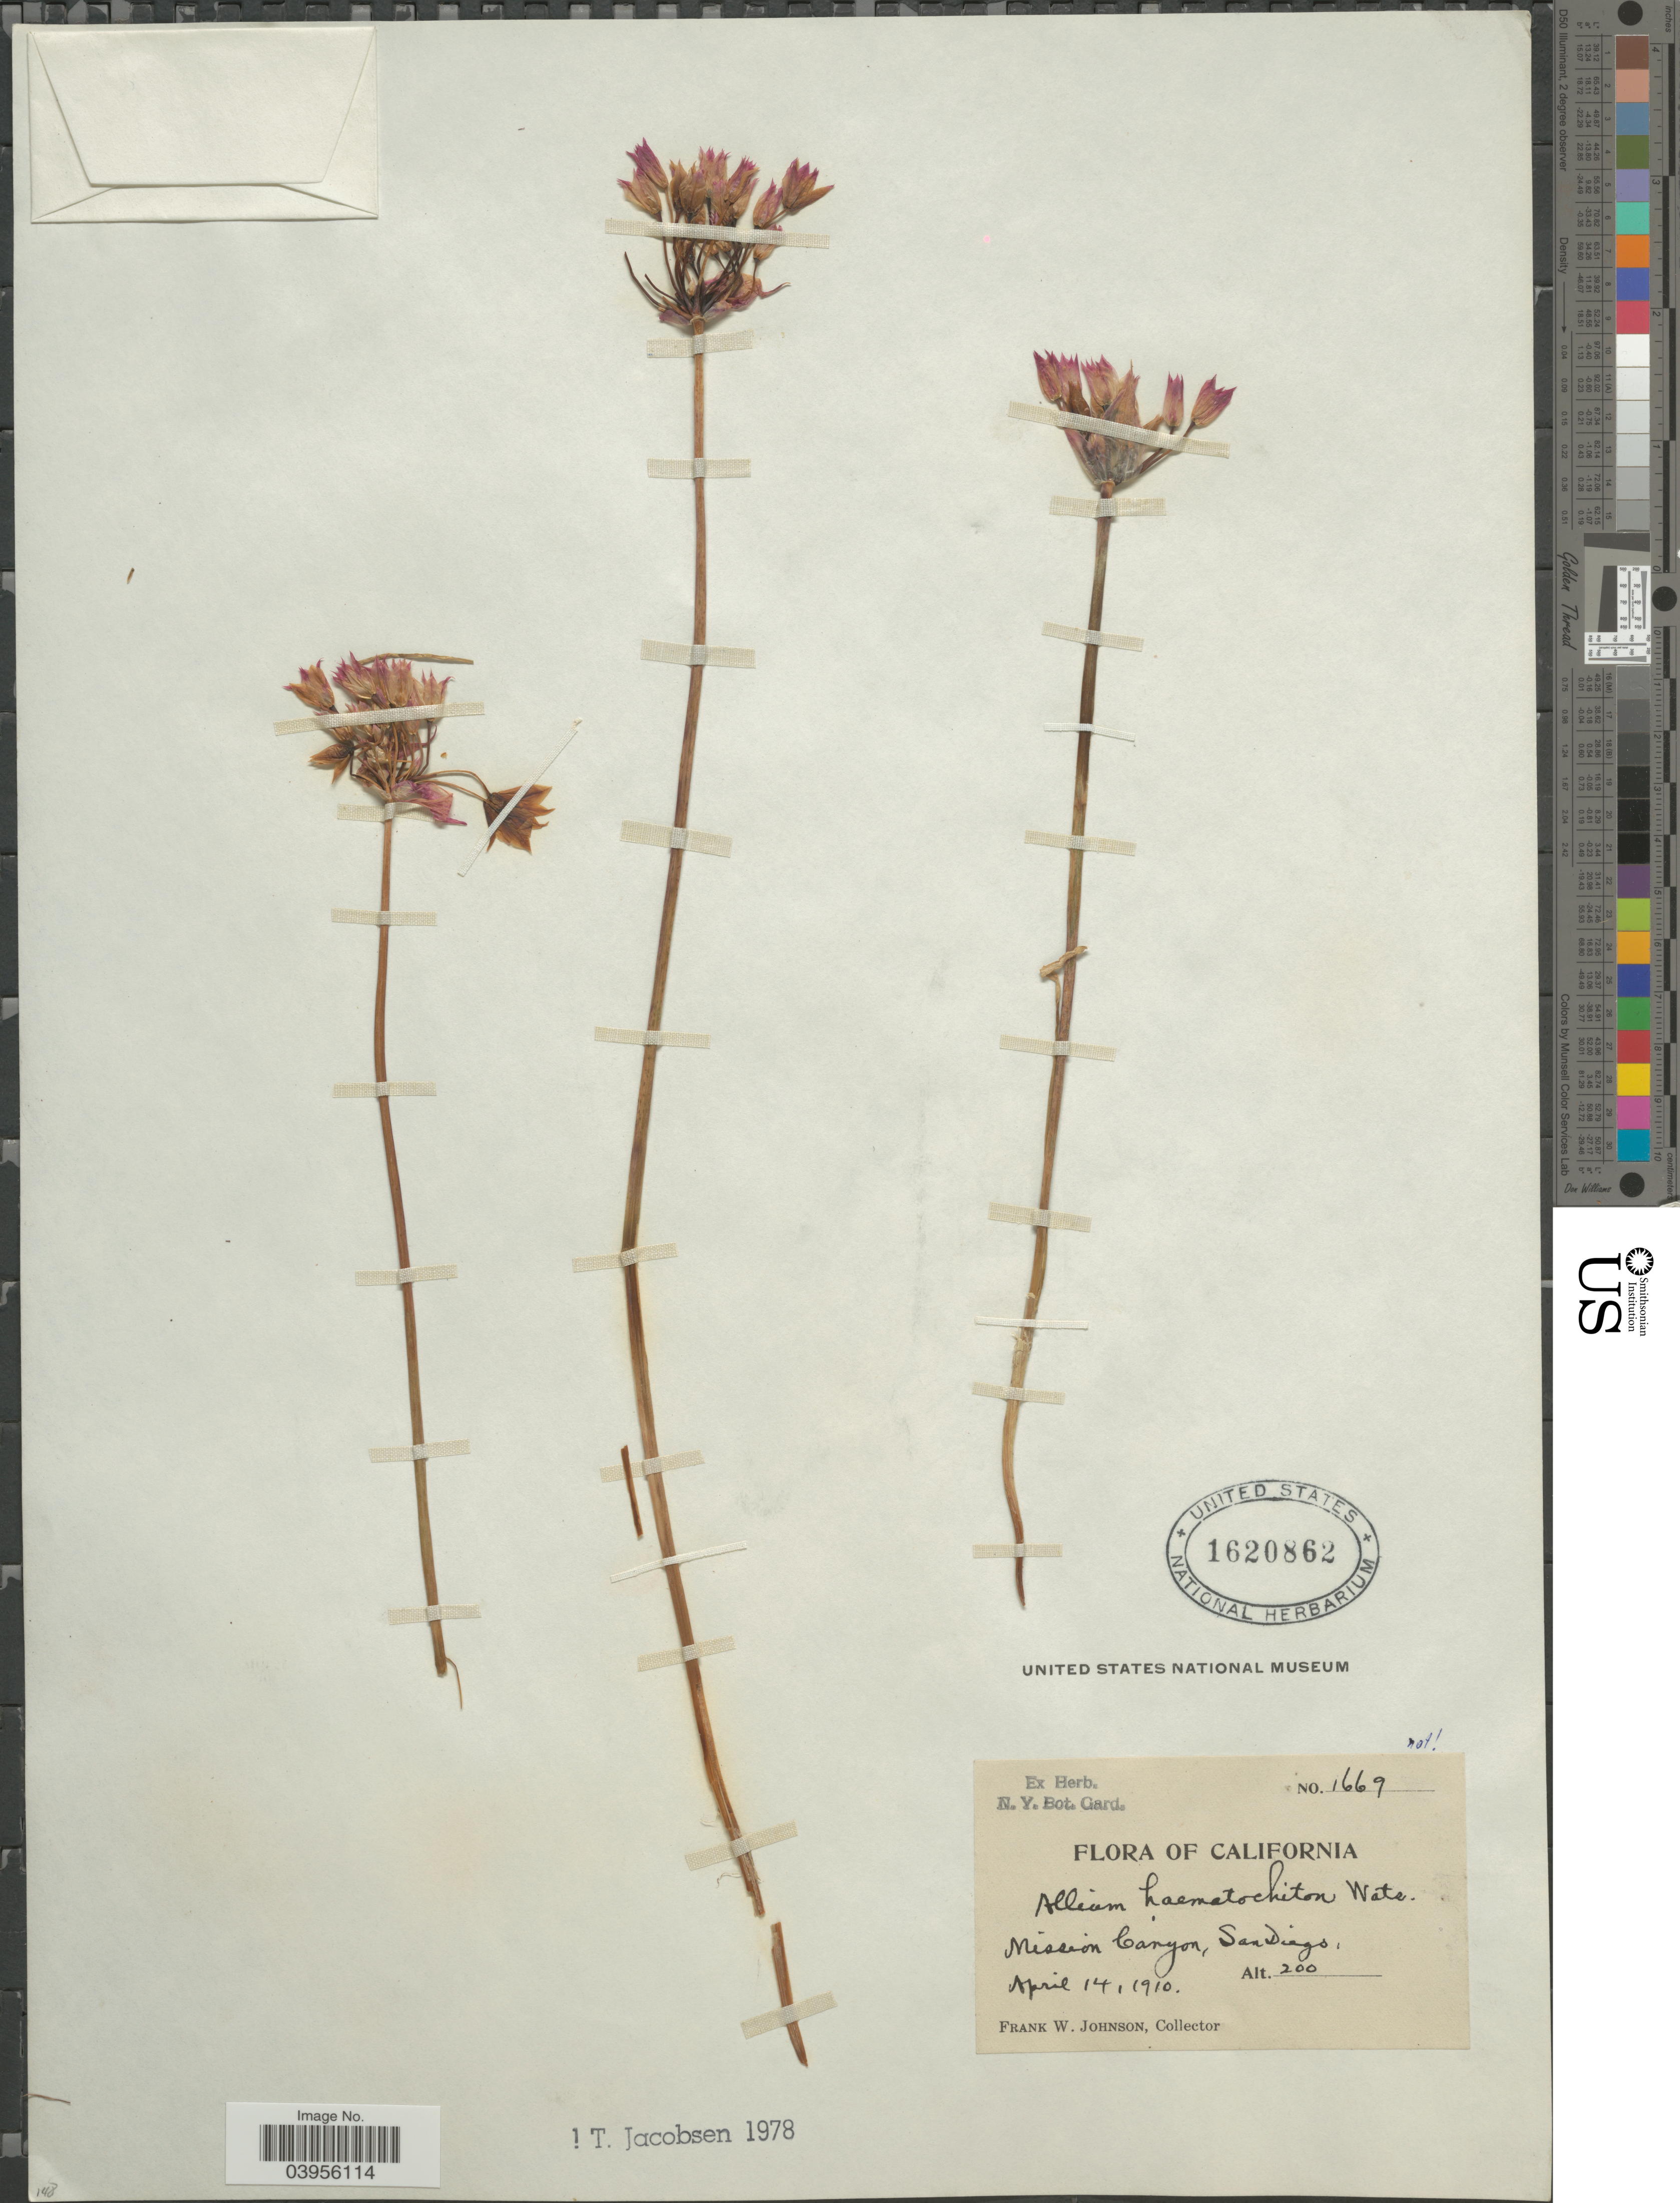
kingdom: Plantae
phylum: Tracheophyta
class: Liliopsida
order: Asparagales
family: Amaryllidaceae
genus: Allium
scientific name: Allium haematochiton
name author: S. Watson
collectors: F. W. Johnson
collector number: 1669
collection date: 1910-04-14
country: United States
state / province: California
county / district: San Diego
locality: Mission Canyon, San Diego.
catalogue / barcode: US 1620862